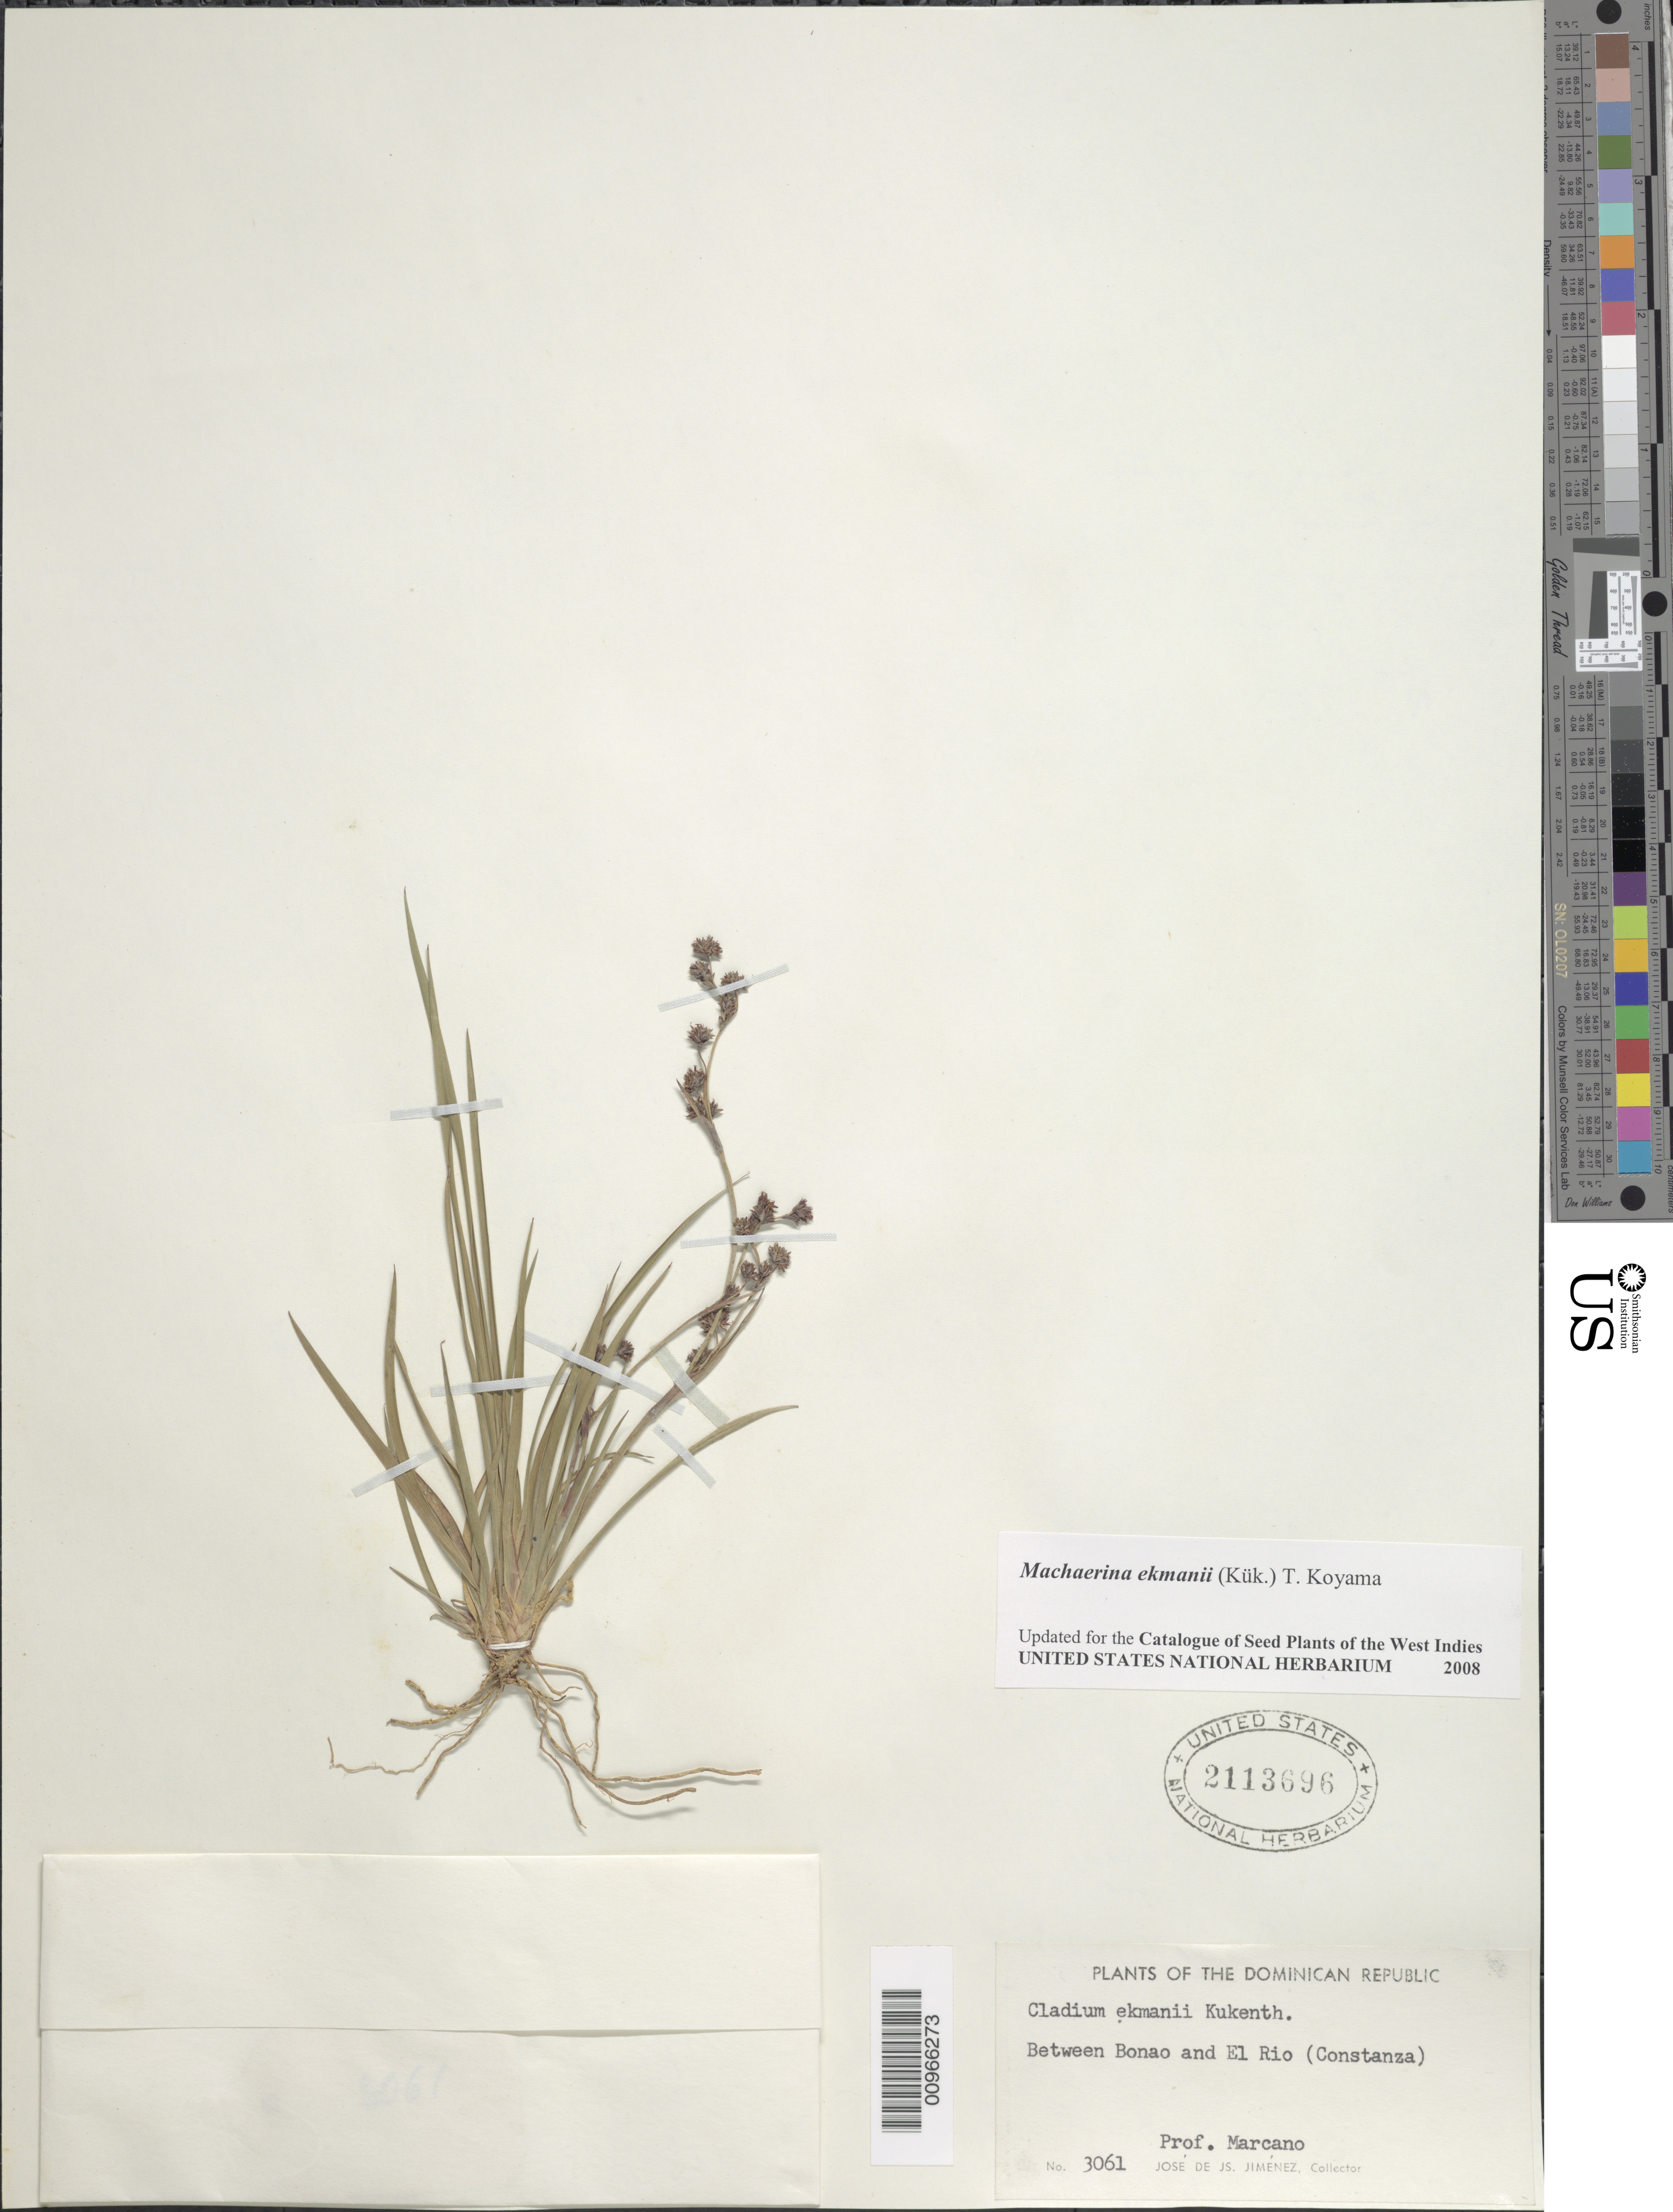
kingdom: Plantae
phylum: Tracheophyta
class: Liliopsida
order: Poales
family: Cyperaceae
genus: Machaerina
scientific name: Machaerina ekmanii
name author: (Kük.) T. Koyama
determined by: Strong, M. T., (US), Smithsonian Institution - National Museum of Natural History (UNITED STATES)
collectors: J. J. Jiménez & P. Marcano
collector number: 3061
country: Dominican Republic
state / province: La Vega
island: Hispaniola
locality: Between Bonao and El Rio, Constanza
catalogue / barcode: US 2113696